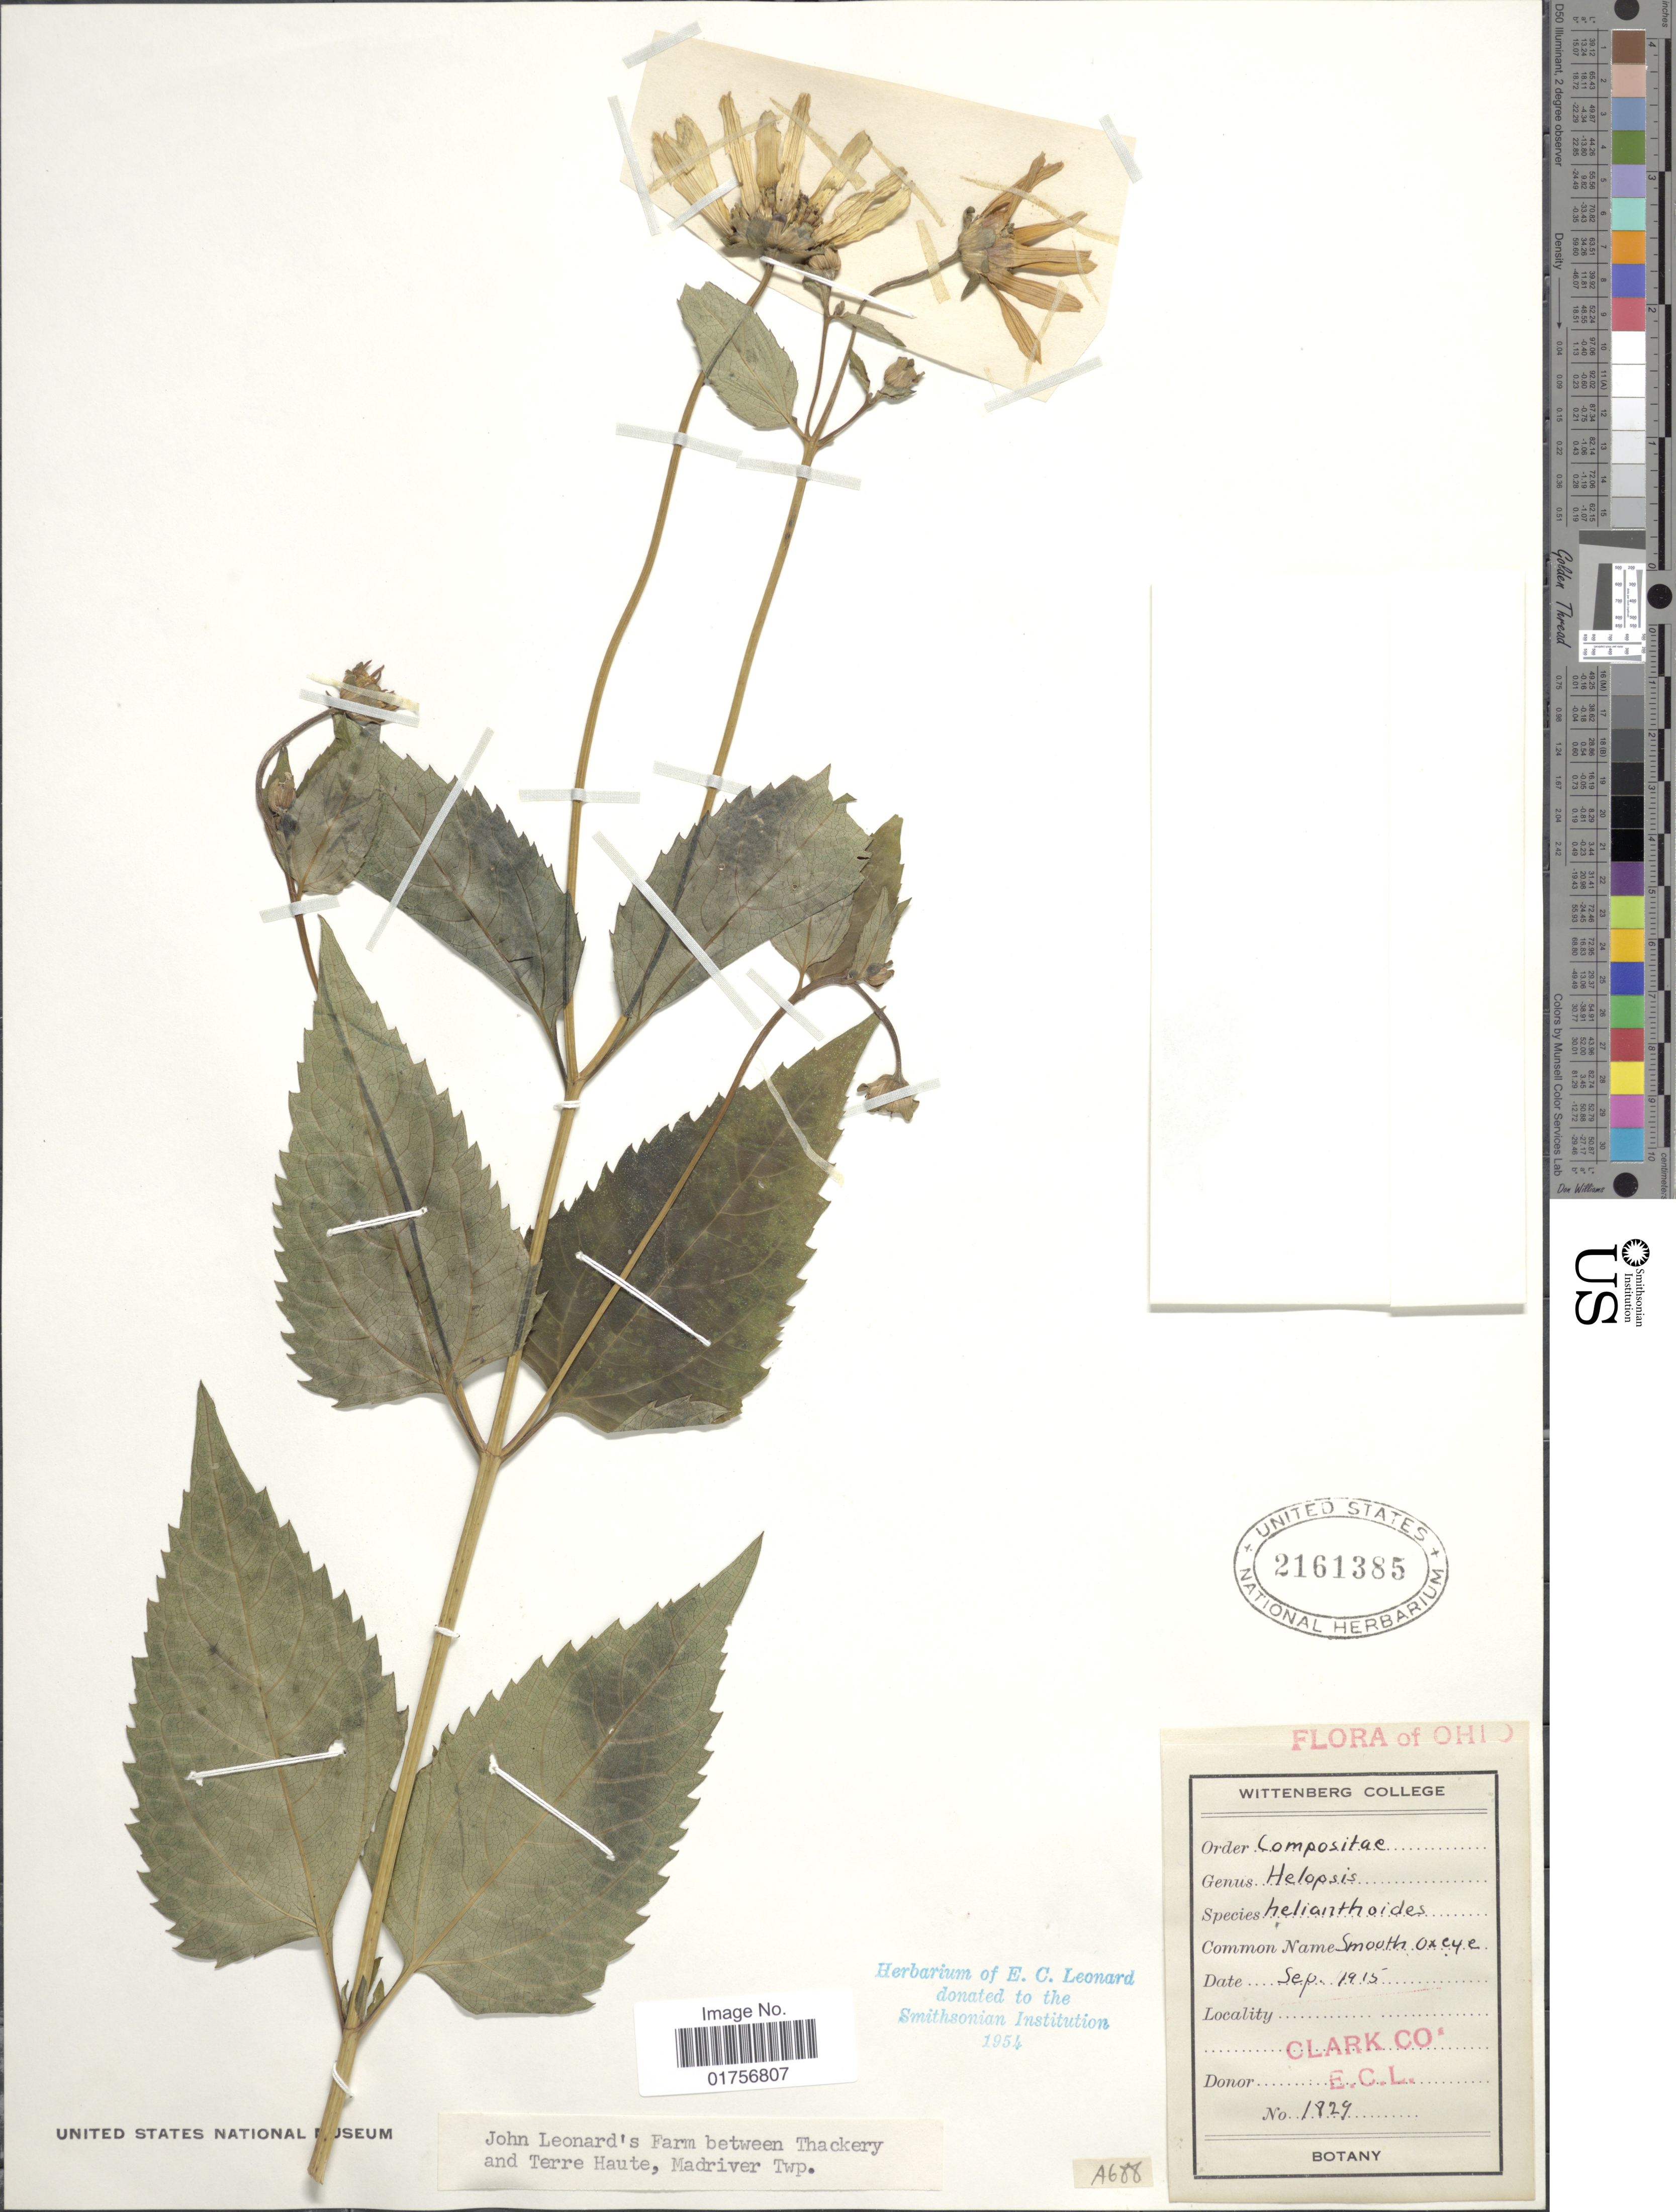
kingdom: Plantae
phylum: Tracheophyta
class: Magnoliopsida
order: Asterales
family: Asteraceae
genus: Heliopsis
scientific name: Heliopsis helianthoides subsp. helianthoides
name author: (L.) Sweet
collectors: E. C. Leonard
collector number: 1829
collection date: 1915-09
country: United States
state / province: Ohio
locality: Clark Co.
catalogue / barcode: US 2161385